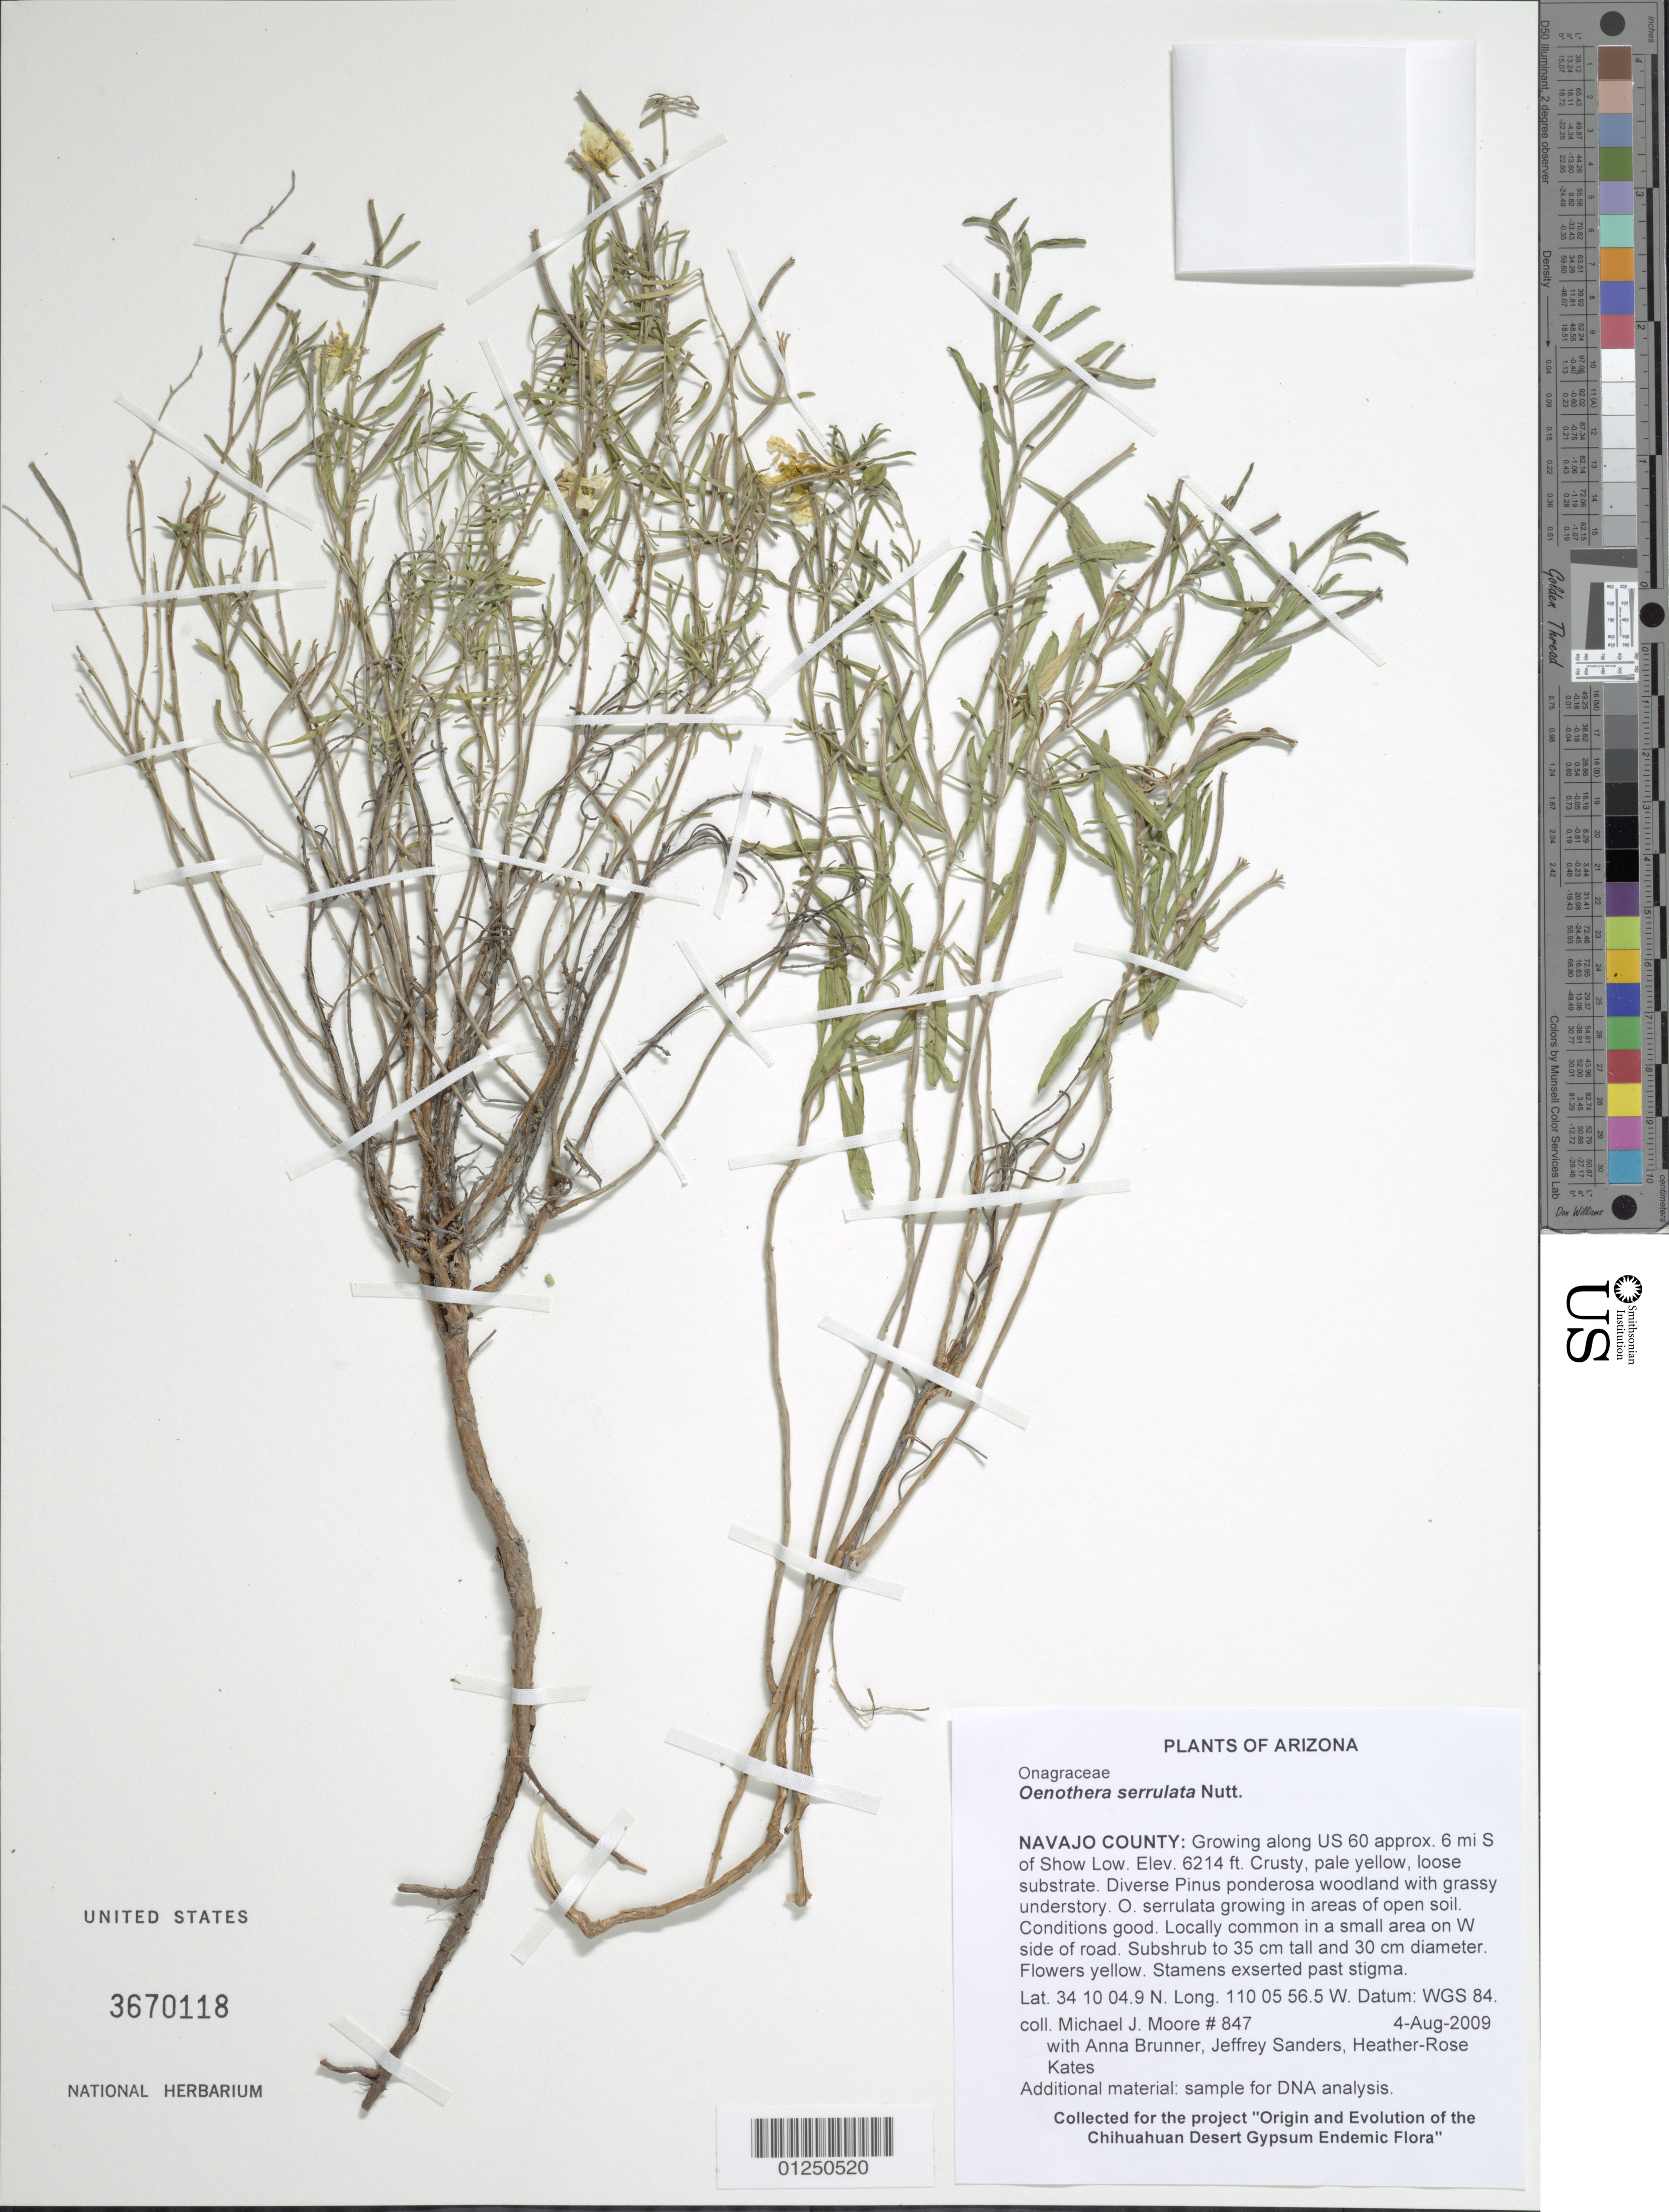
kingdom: Plantae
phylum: Tracheophyta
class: Magnoliopsida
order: Myrtales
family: Onagraceae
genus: Oenothera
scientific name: Oenothera serrulata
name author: Nutt.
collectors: M. J. Moore, A. Brunner, J. Sanders & H.-R. Kates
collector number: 847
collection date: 2005-08-03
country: United States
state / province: Arizona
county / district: Navajo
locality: Growing along US 60 approx. 6 mi S of Show Low.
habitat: Crusty, pale yellow, loose substrate. Diverse Pinus ponderosa woodland with grassy understory. Calylophus growing in areas of open soil. Conditions good.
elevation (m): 1894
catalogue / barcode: US 3670118